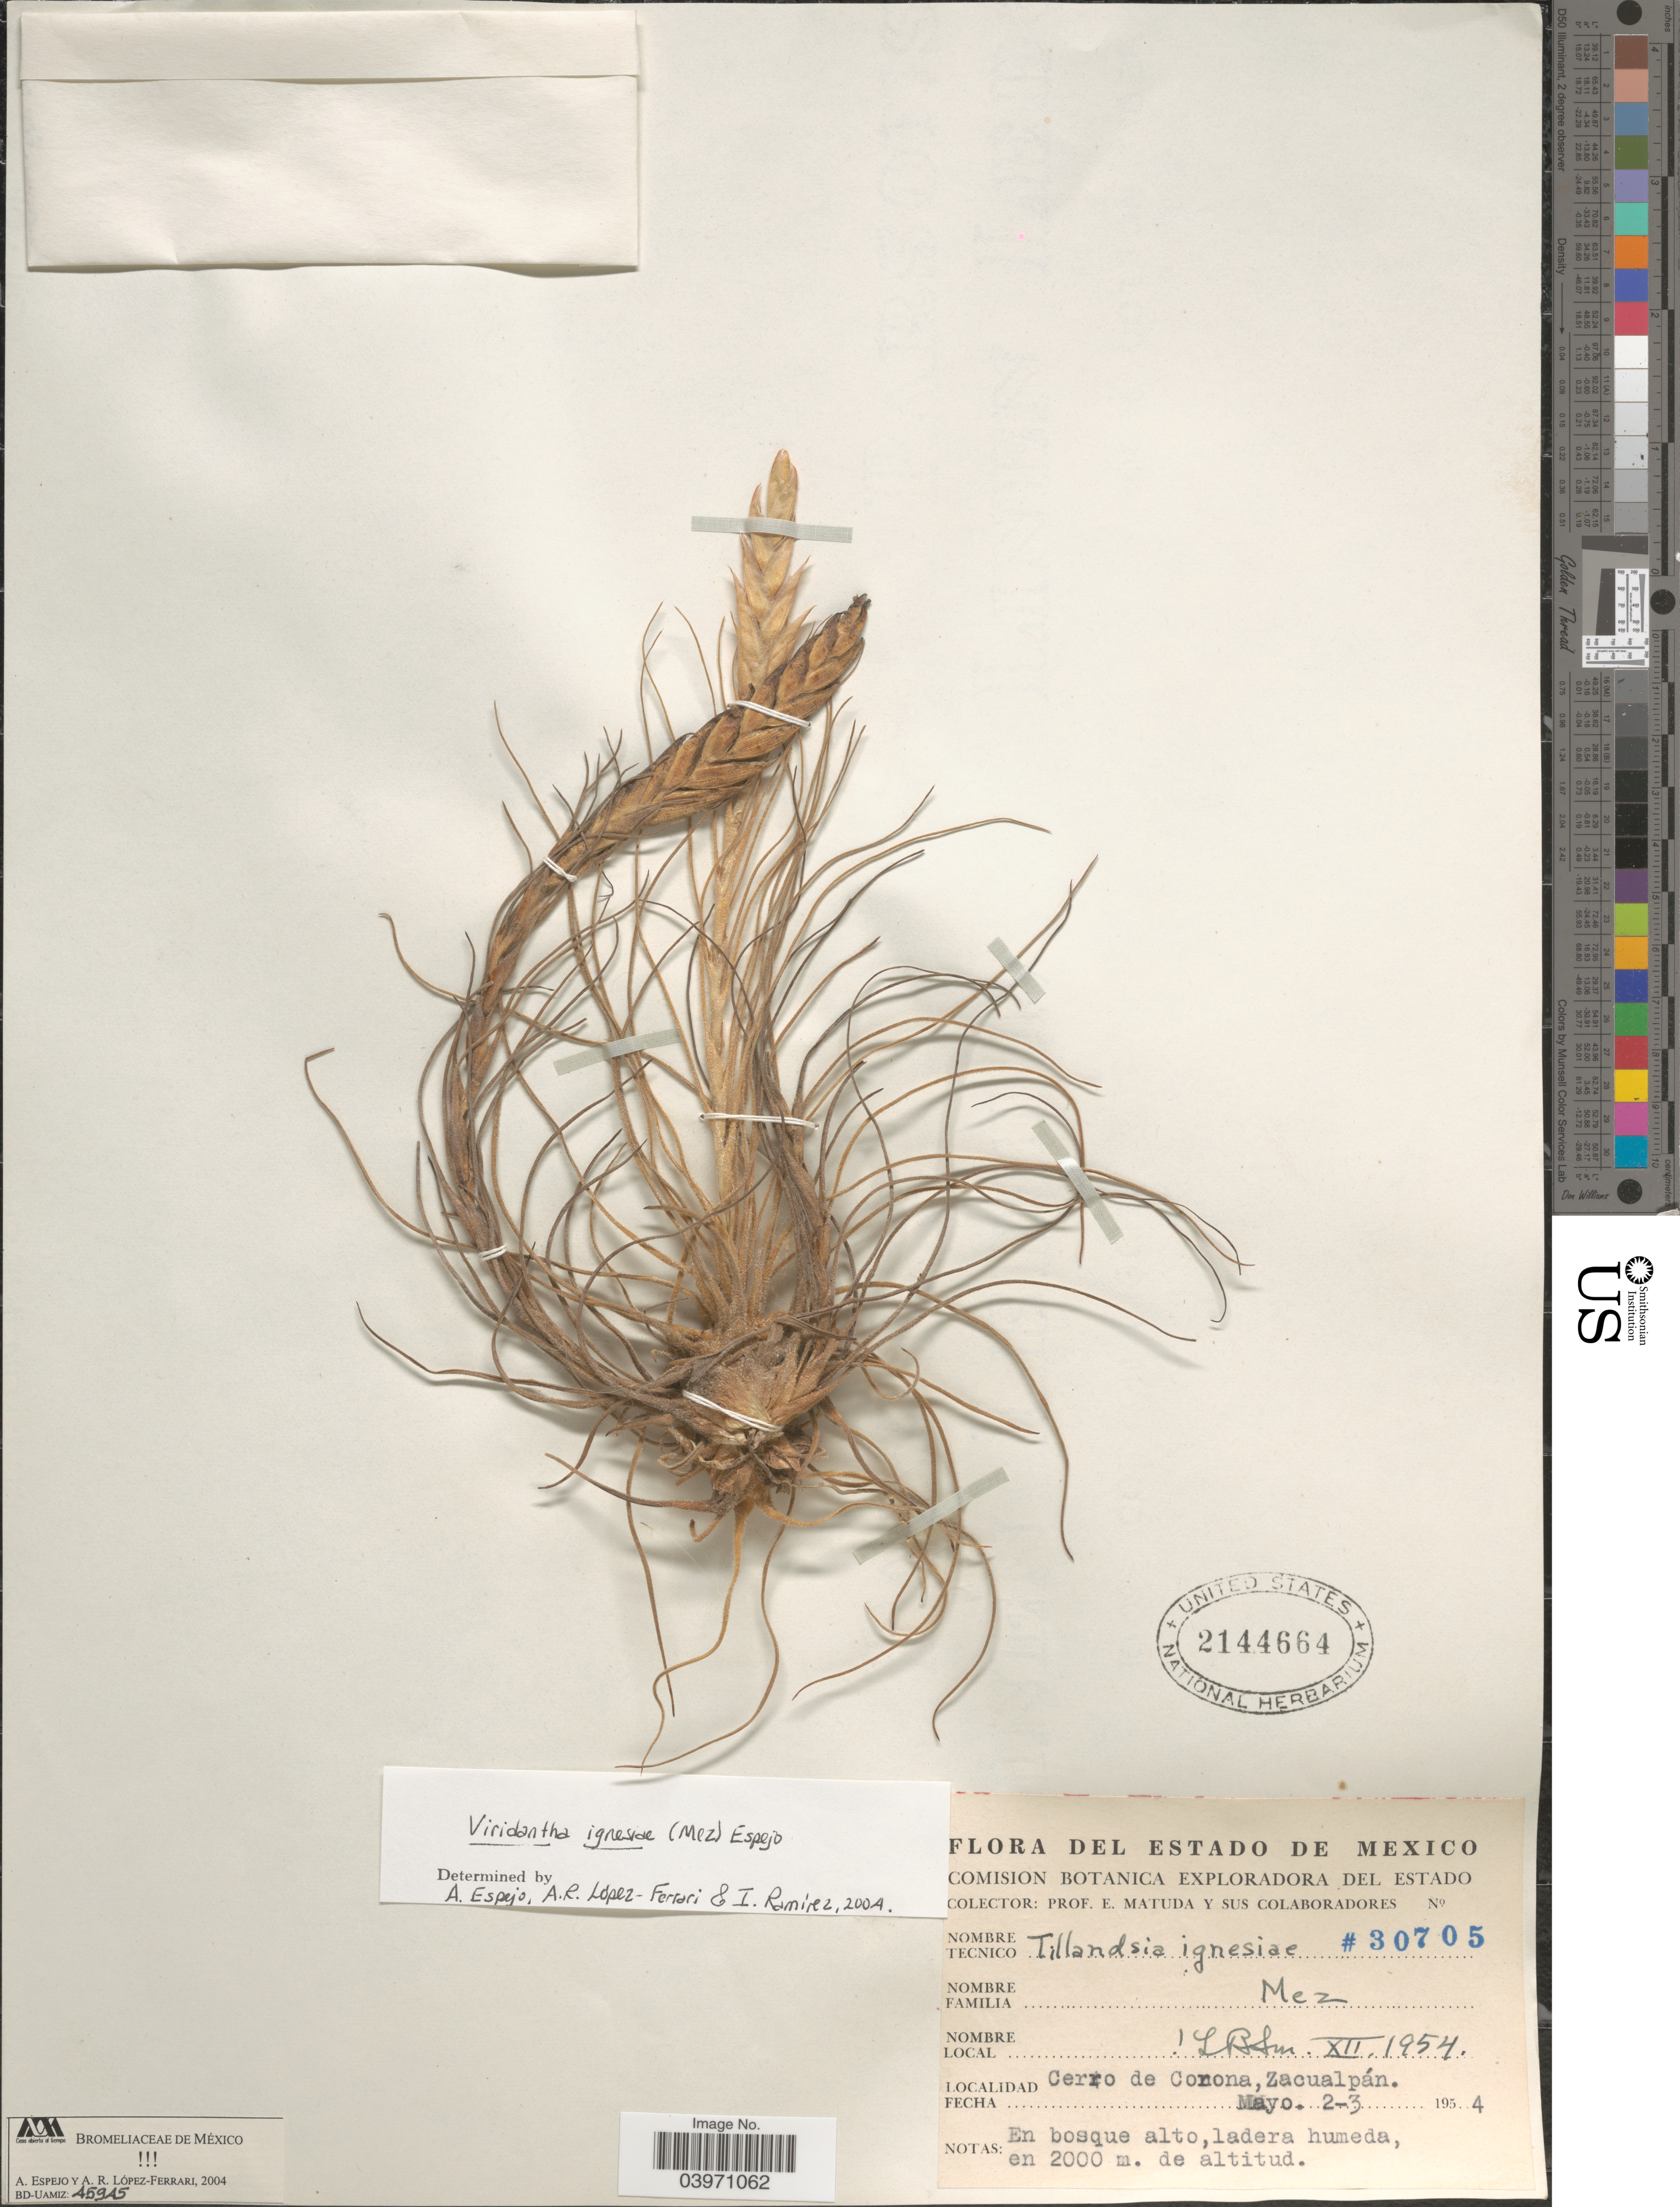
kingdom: Plantae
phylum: Tracheophyta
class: Liliopsida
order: Poales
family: Bromeliaceae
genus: Tillandsia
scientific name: Tillandsia ignesiae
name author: Mez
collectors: E. Matuda & Sus Colaboradores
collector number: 30705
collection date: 1954-05-02/1954-05-03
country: Mexico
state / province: México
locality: Cerro de Corona, Zacualpán.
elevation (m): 2000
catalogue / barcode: US 2144664